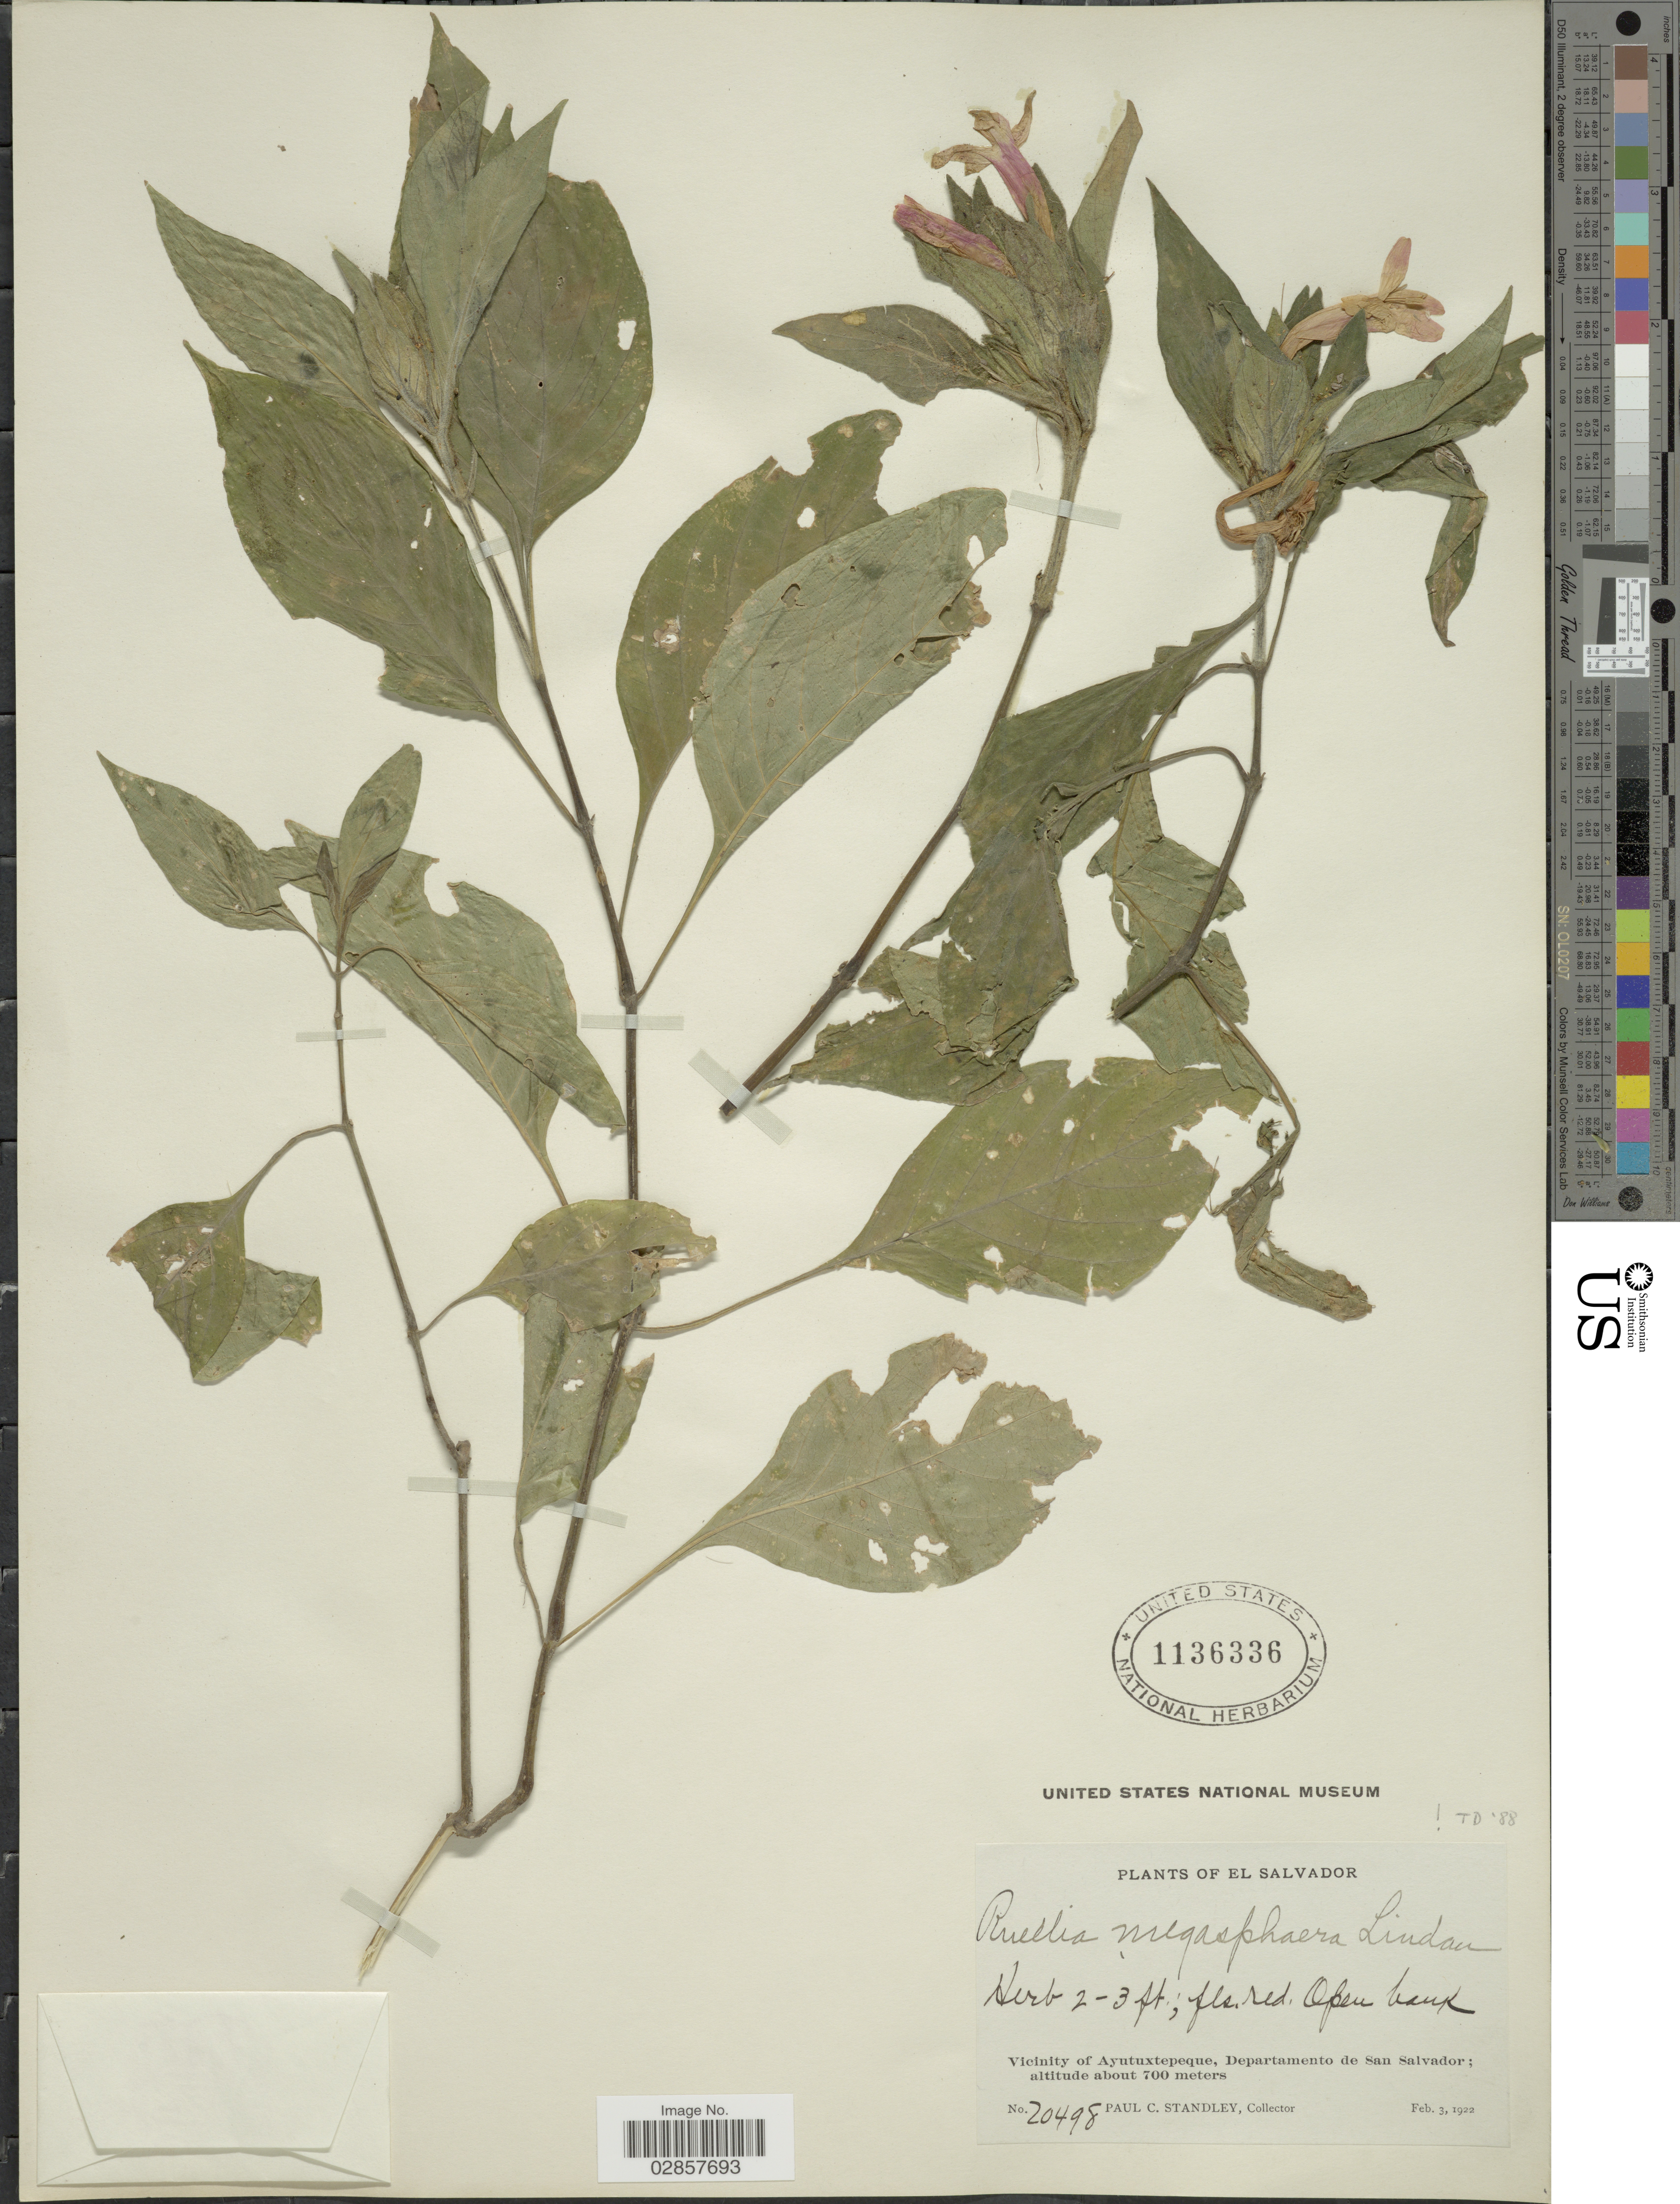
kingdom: Plantae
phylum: Tracheophyta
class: Magnoliopsida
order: Lamiales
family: Acanthaceae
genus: Ruellia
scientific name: Ruellia megasphaera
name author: Lindau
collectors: P. C. Standley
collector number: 20498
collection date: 1922-02-03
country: El Salvador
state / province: San Salvador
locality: Vicinity of Ayutuxtepeque, Departamento de San Salvador.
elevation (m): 700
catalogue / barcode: US 1136336